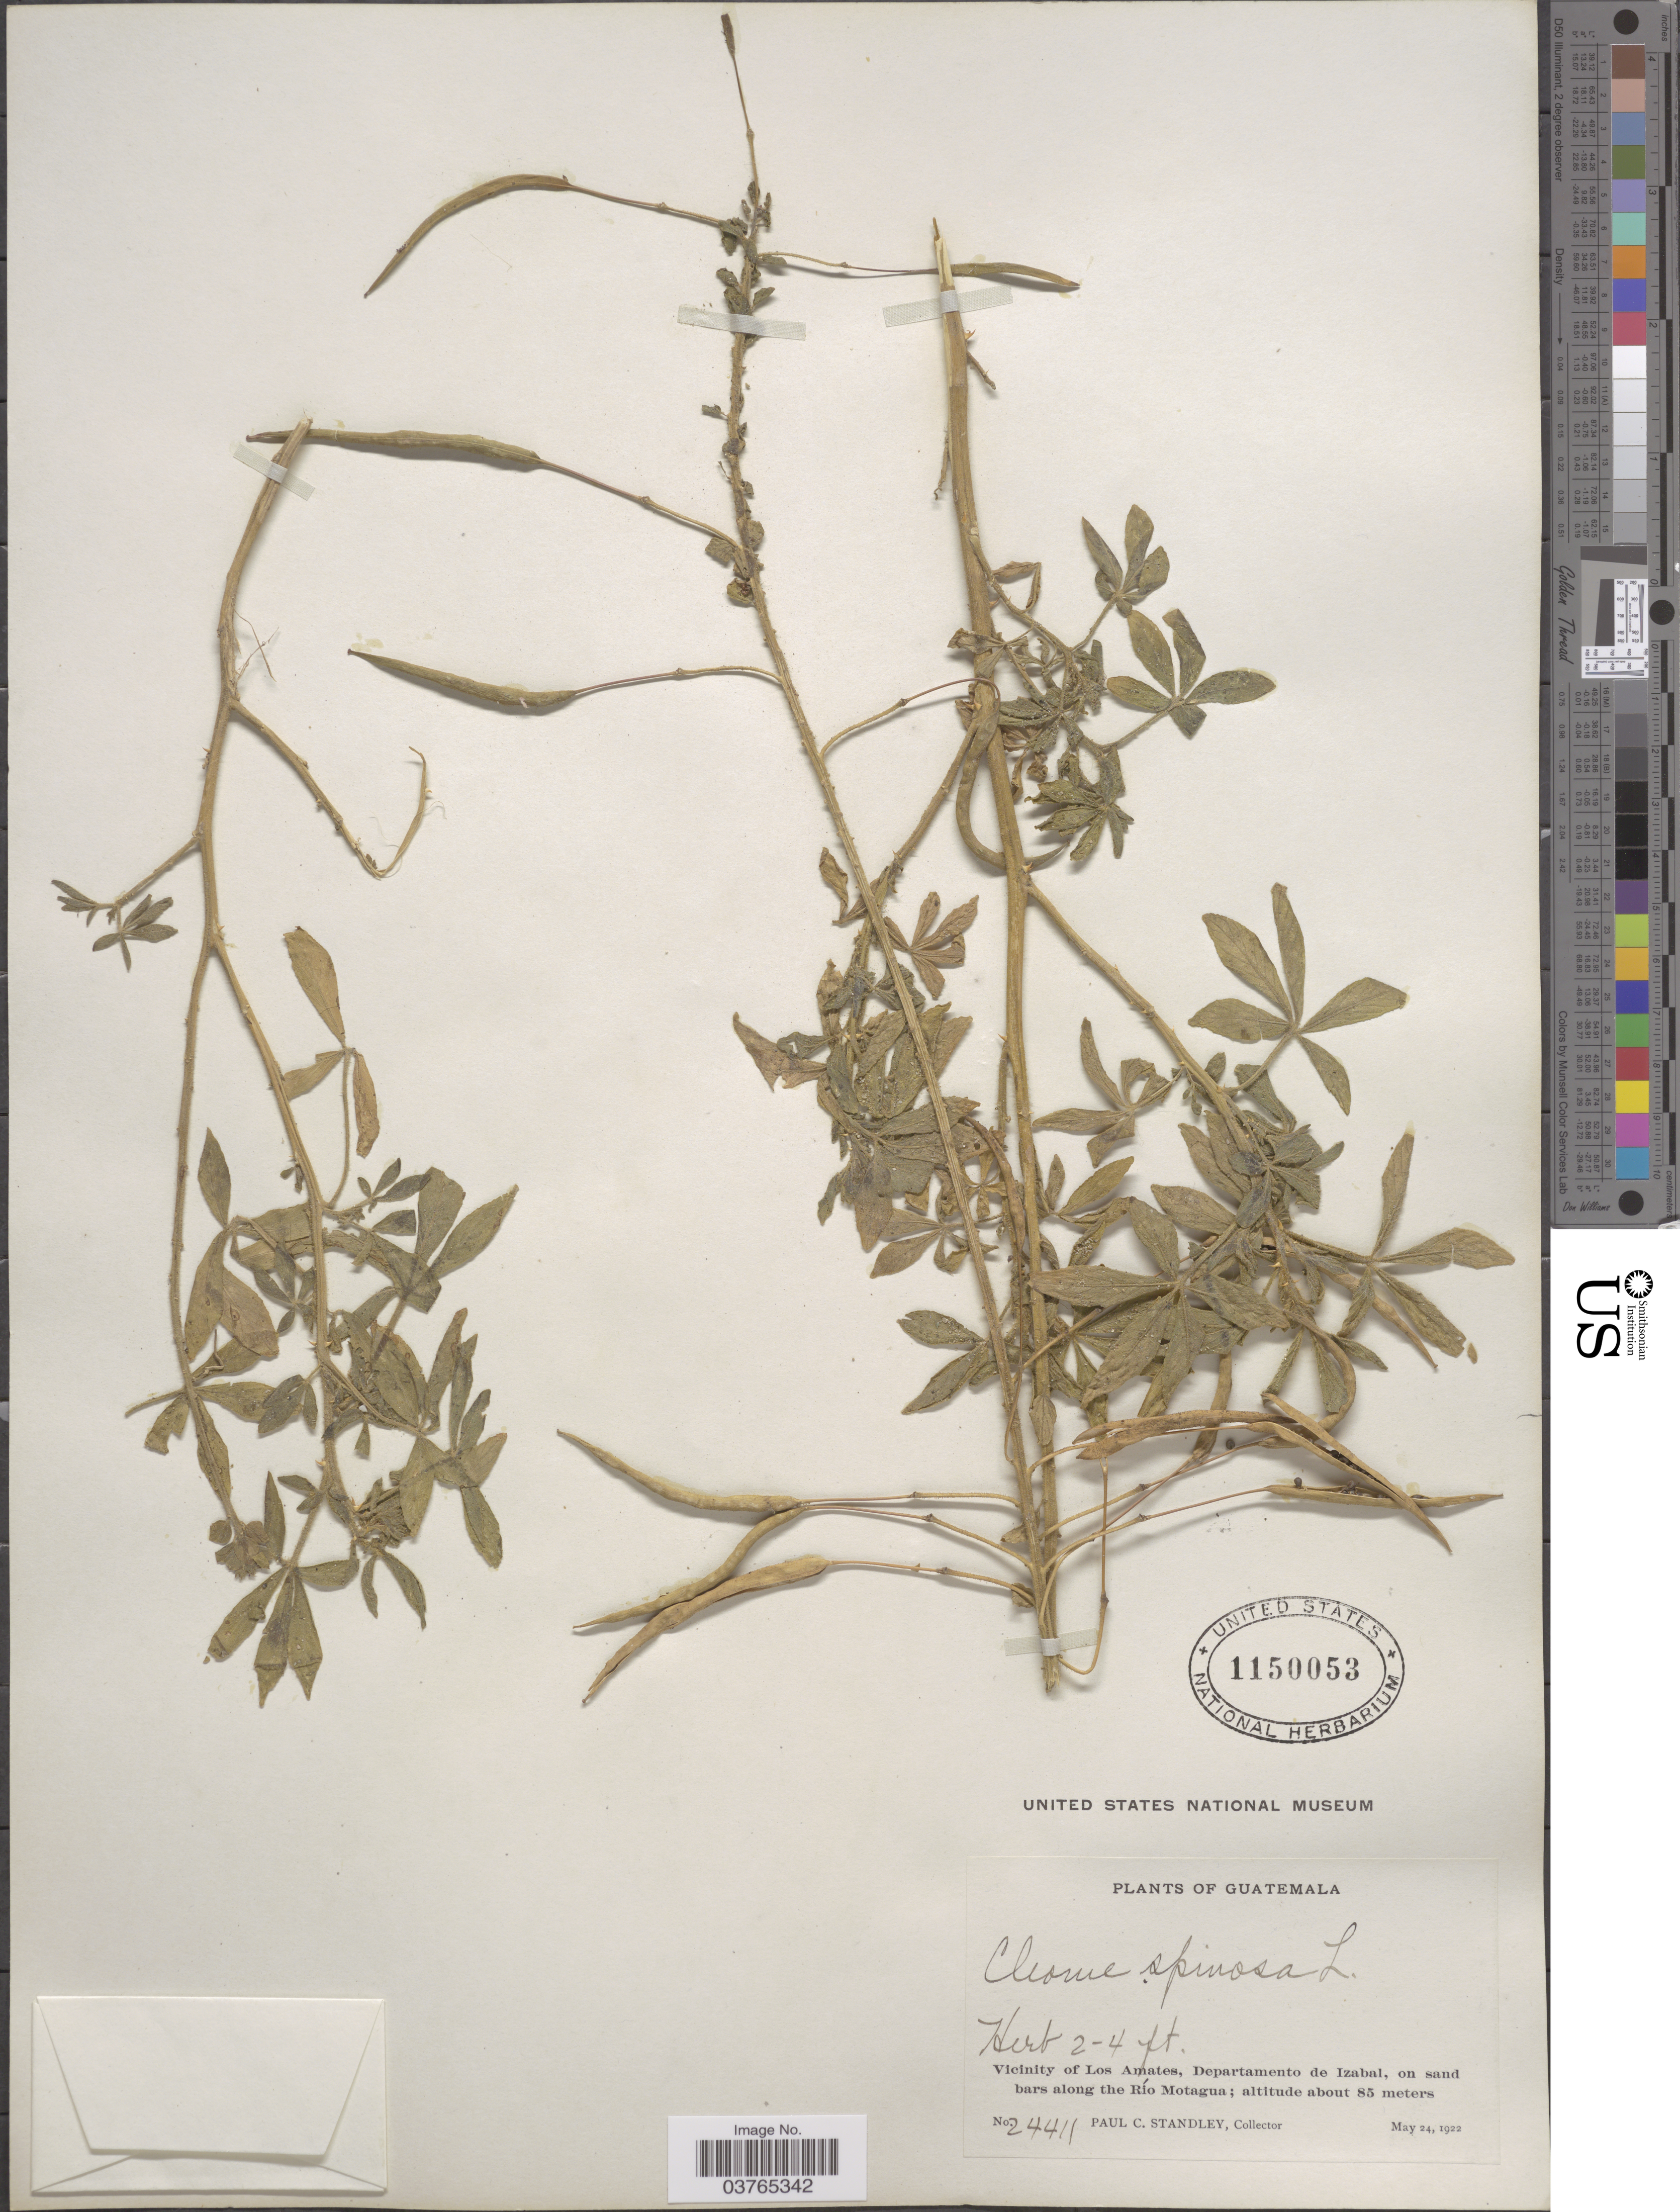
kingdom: Plantae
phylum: Tracheophyta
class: Magnoliopsida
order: Brassicales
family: Cleomaceae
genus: Tarenaya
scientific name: Tarenaya spinosa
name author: (Jacq.) Raf.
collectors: P. C. Standley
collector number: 24411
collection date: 1922-05-24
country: Guatemala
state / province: Izabal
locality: Vicinity of Los Amates, Departamento de Izabal, on sand bars along the Río Motagua.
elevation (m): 85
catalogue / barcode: US 1150053